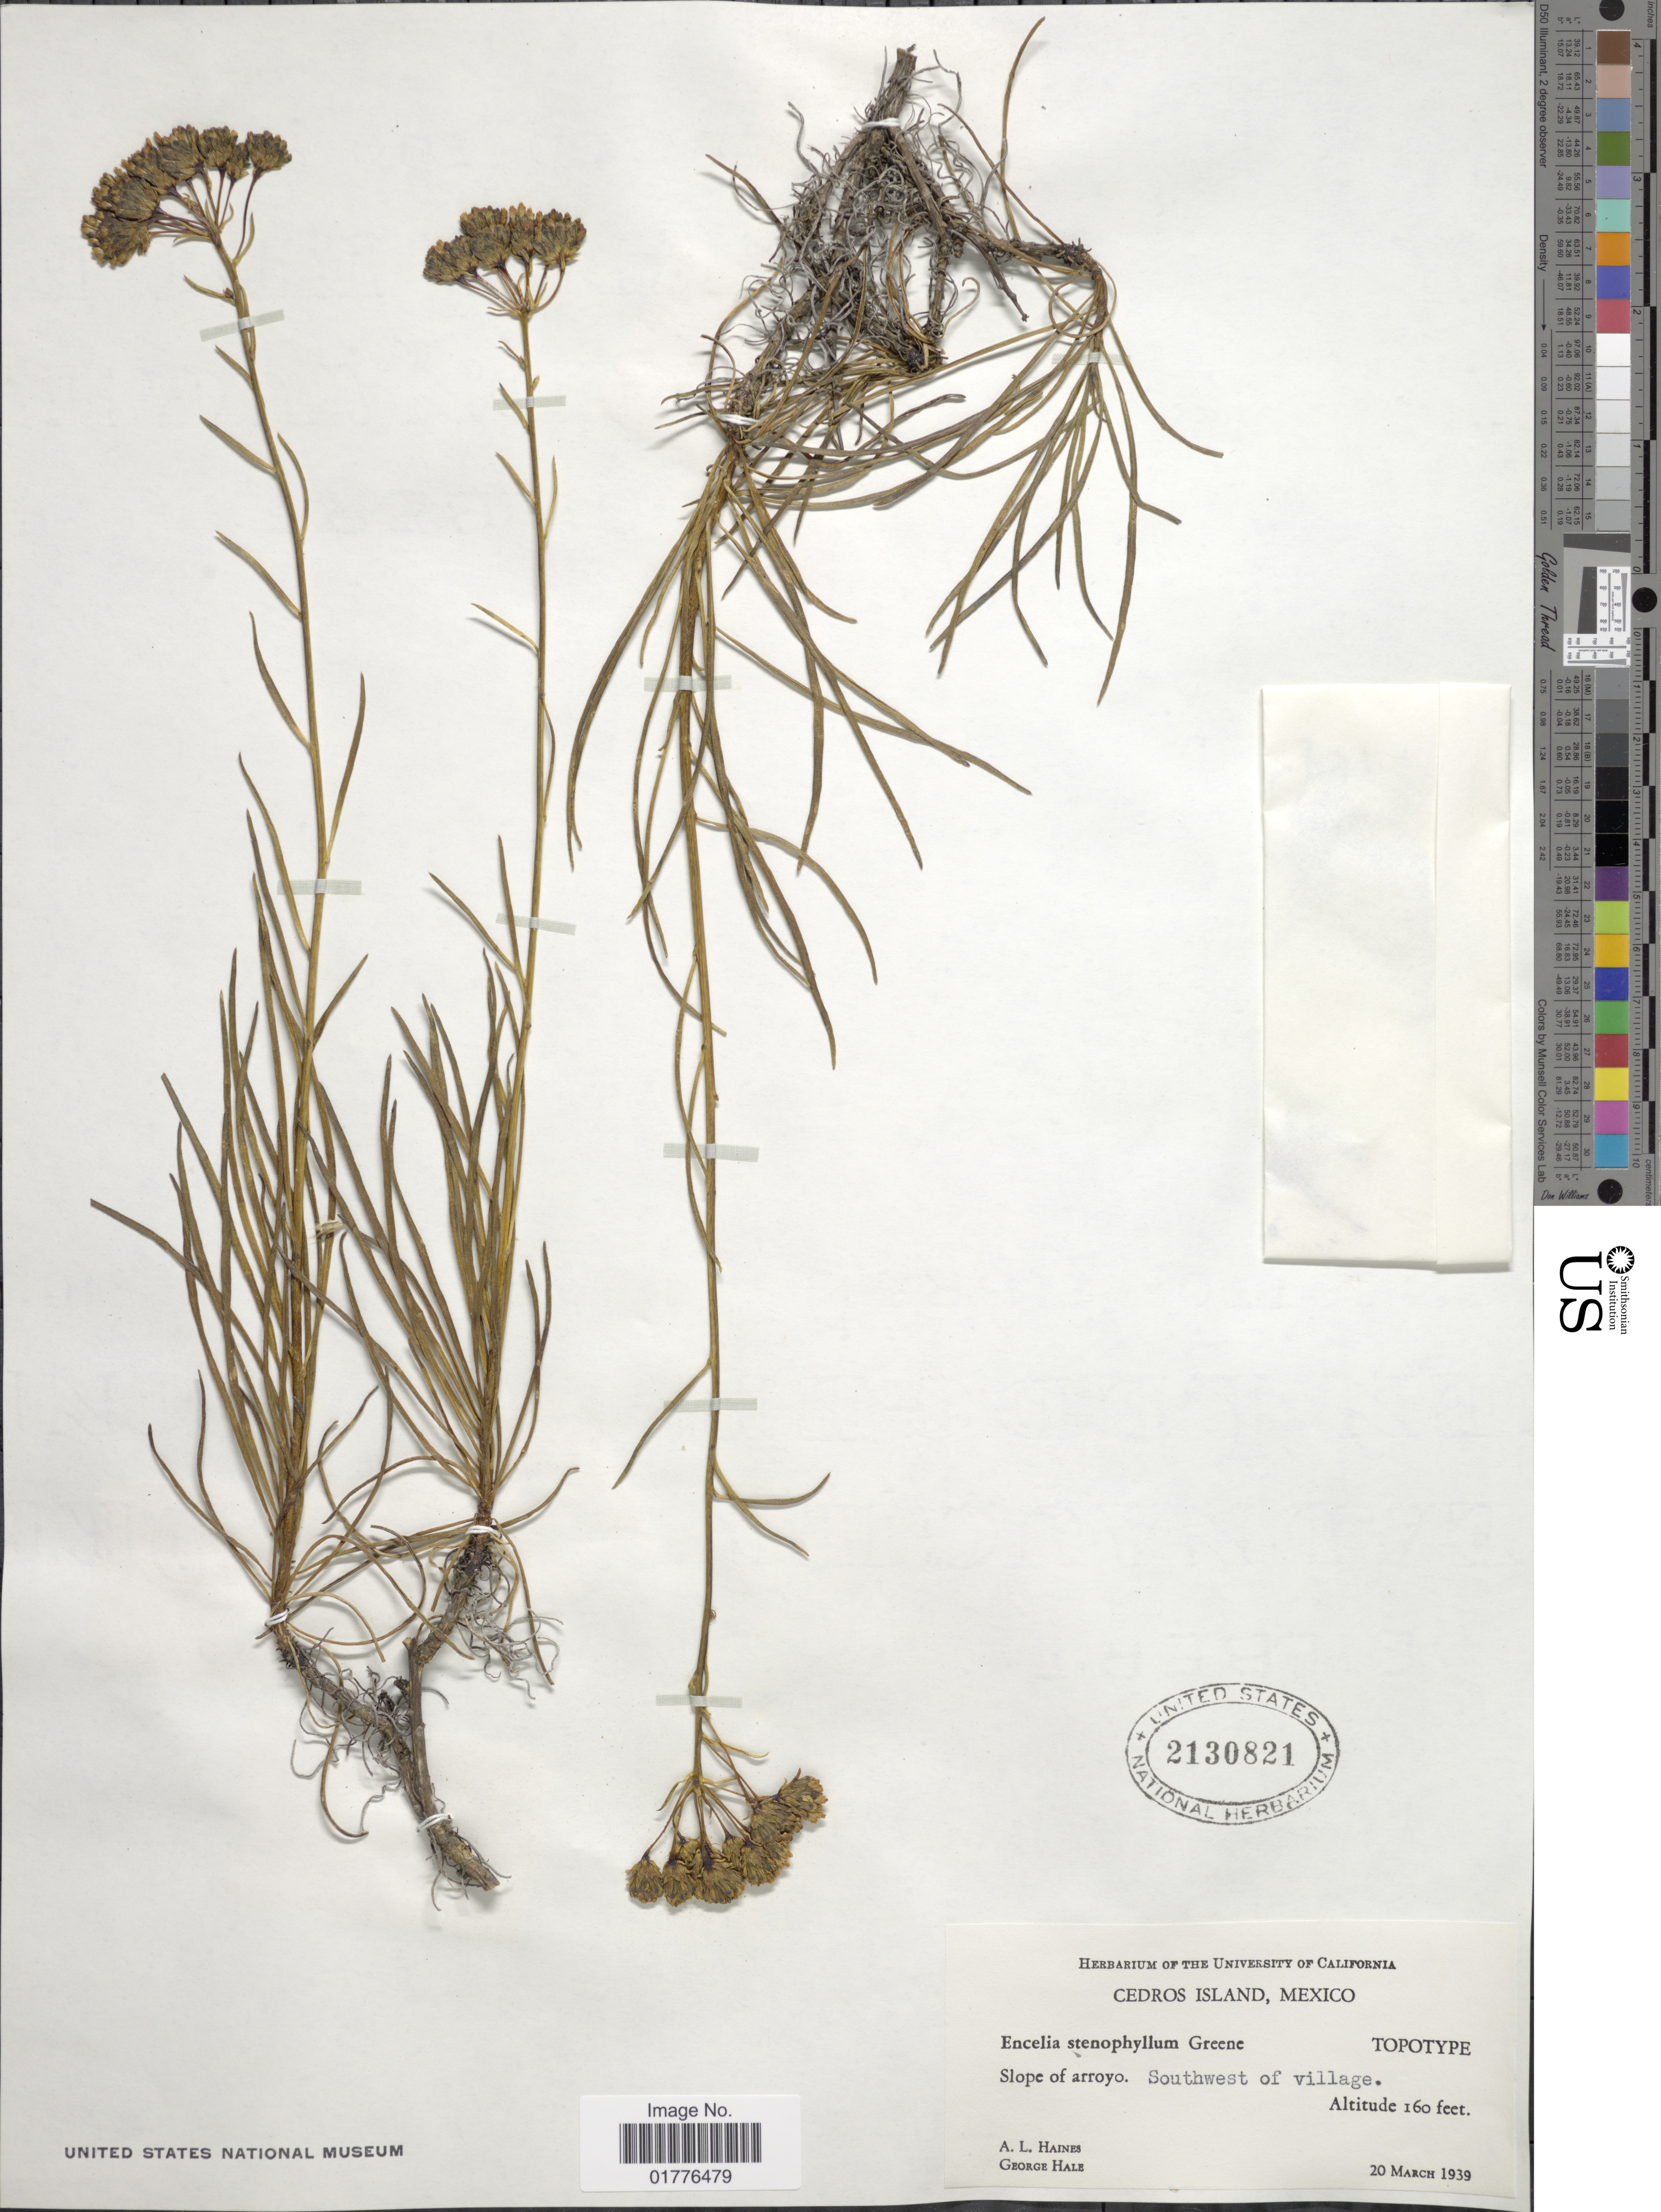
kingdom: Plantae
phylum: Tracheophyta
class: Magnoliopsida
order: Asterales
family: Asteraceae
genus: Encelia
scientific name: Encelia stenophylla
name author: Greene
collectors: A. L. Haines & G. Hale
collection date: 1939-03-20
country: Mexico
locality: Cedros Island. Southwest of village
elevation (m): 49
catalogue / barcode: US 2130821